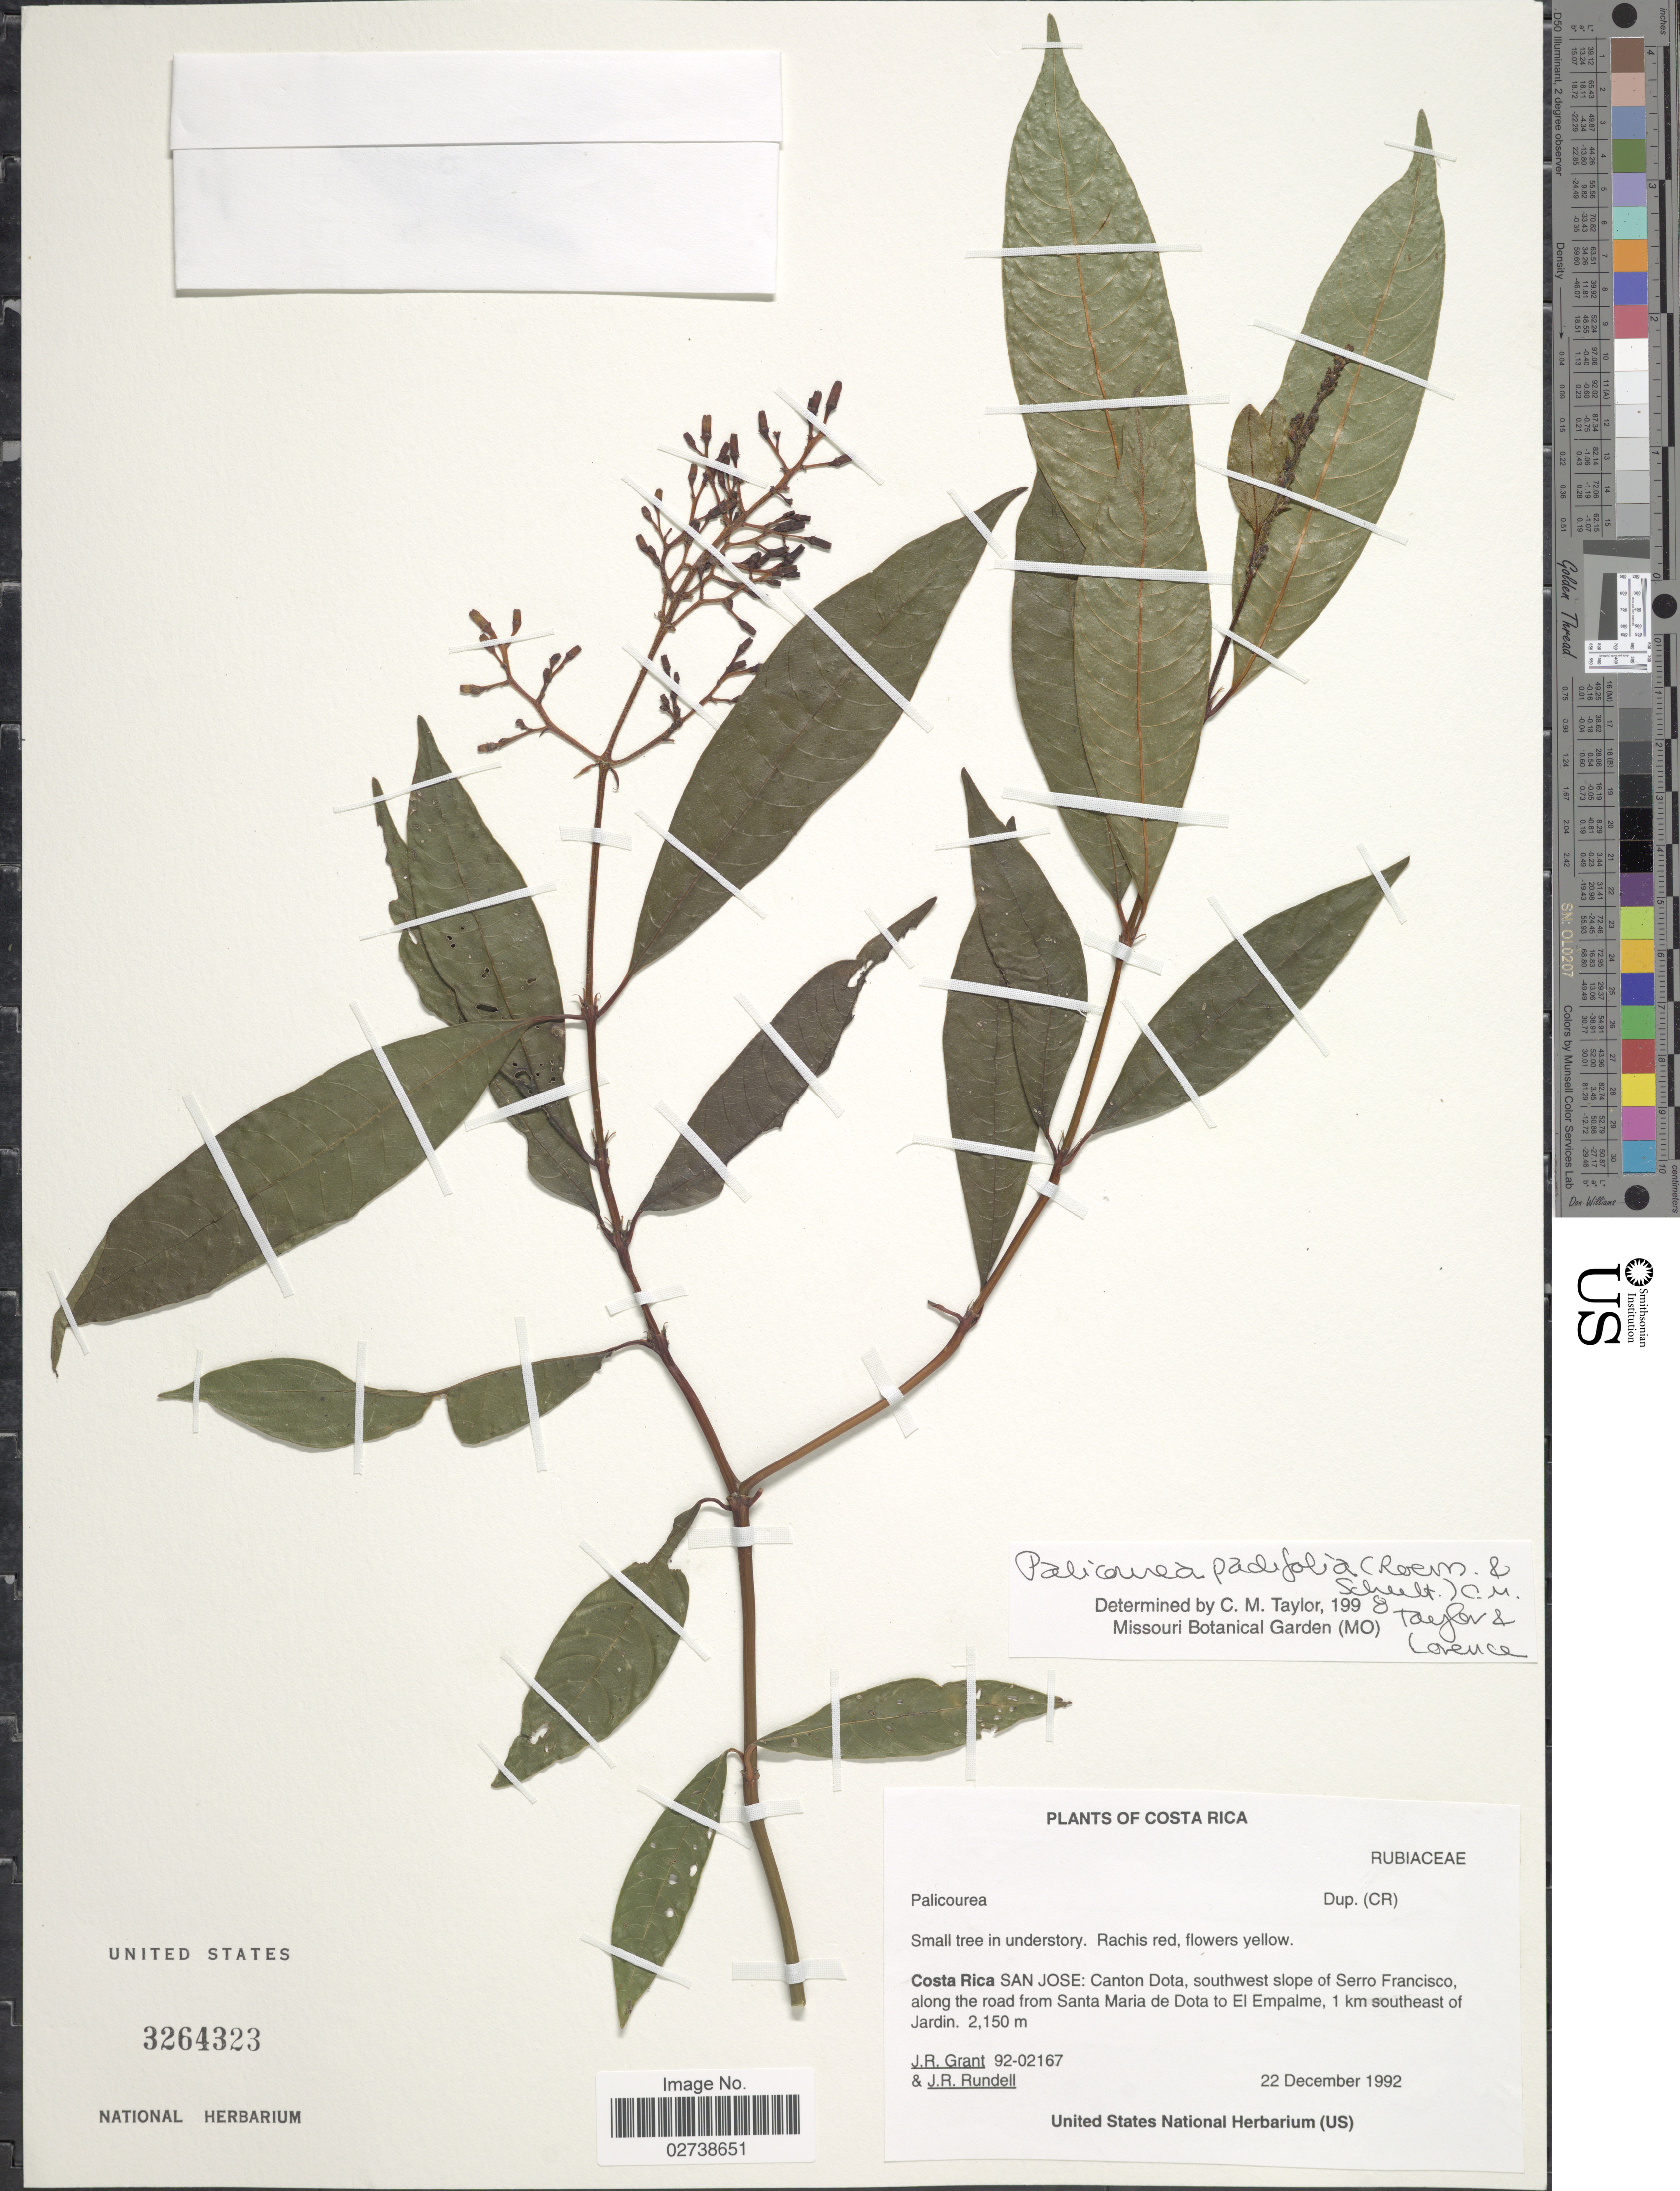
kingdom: Plantae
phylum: Tracheophyta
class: Magnoliopsida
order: Gentianales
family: Rubiaceae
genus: Palicourea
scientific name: Palicourea padifolia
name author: (Humb. & Bonpl. ex Roem. & Schult.) C.M. Taylor & Lorence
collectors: J. Grant & J. R. Rundell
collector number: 92-02167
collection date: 1992-12-22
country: Costa Rica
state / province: San José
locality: Canton Dota, southwest slope of Serro Francisco, along the road from Santa Maria de Dota to El Empalme, 1 km southeast of Jardin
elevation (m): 2150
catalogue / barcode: US 3264323